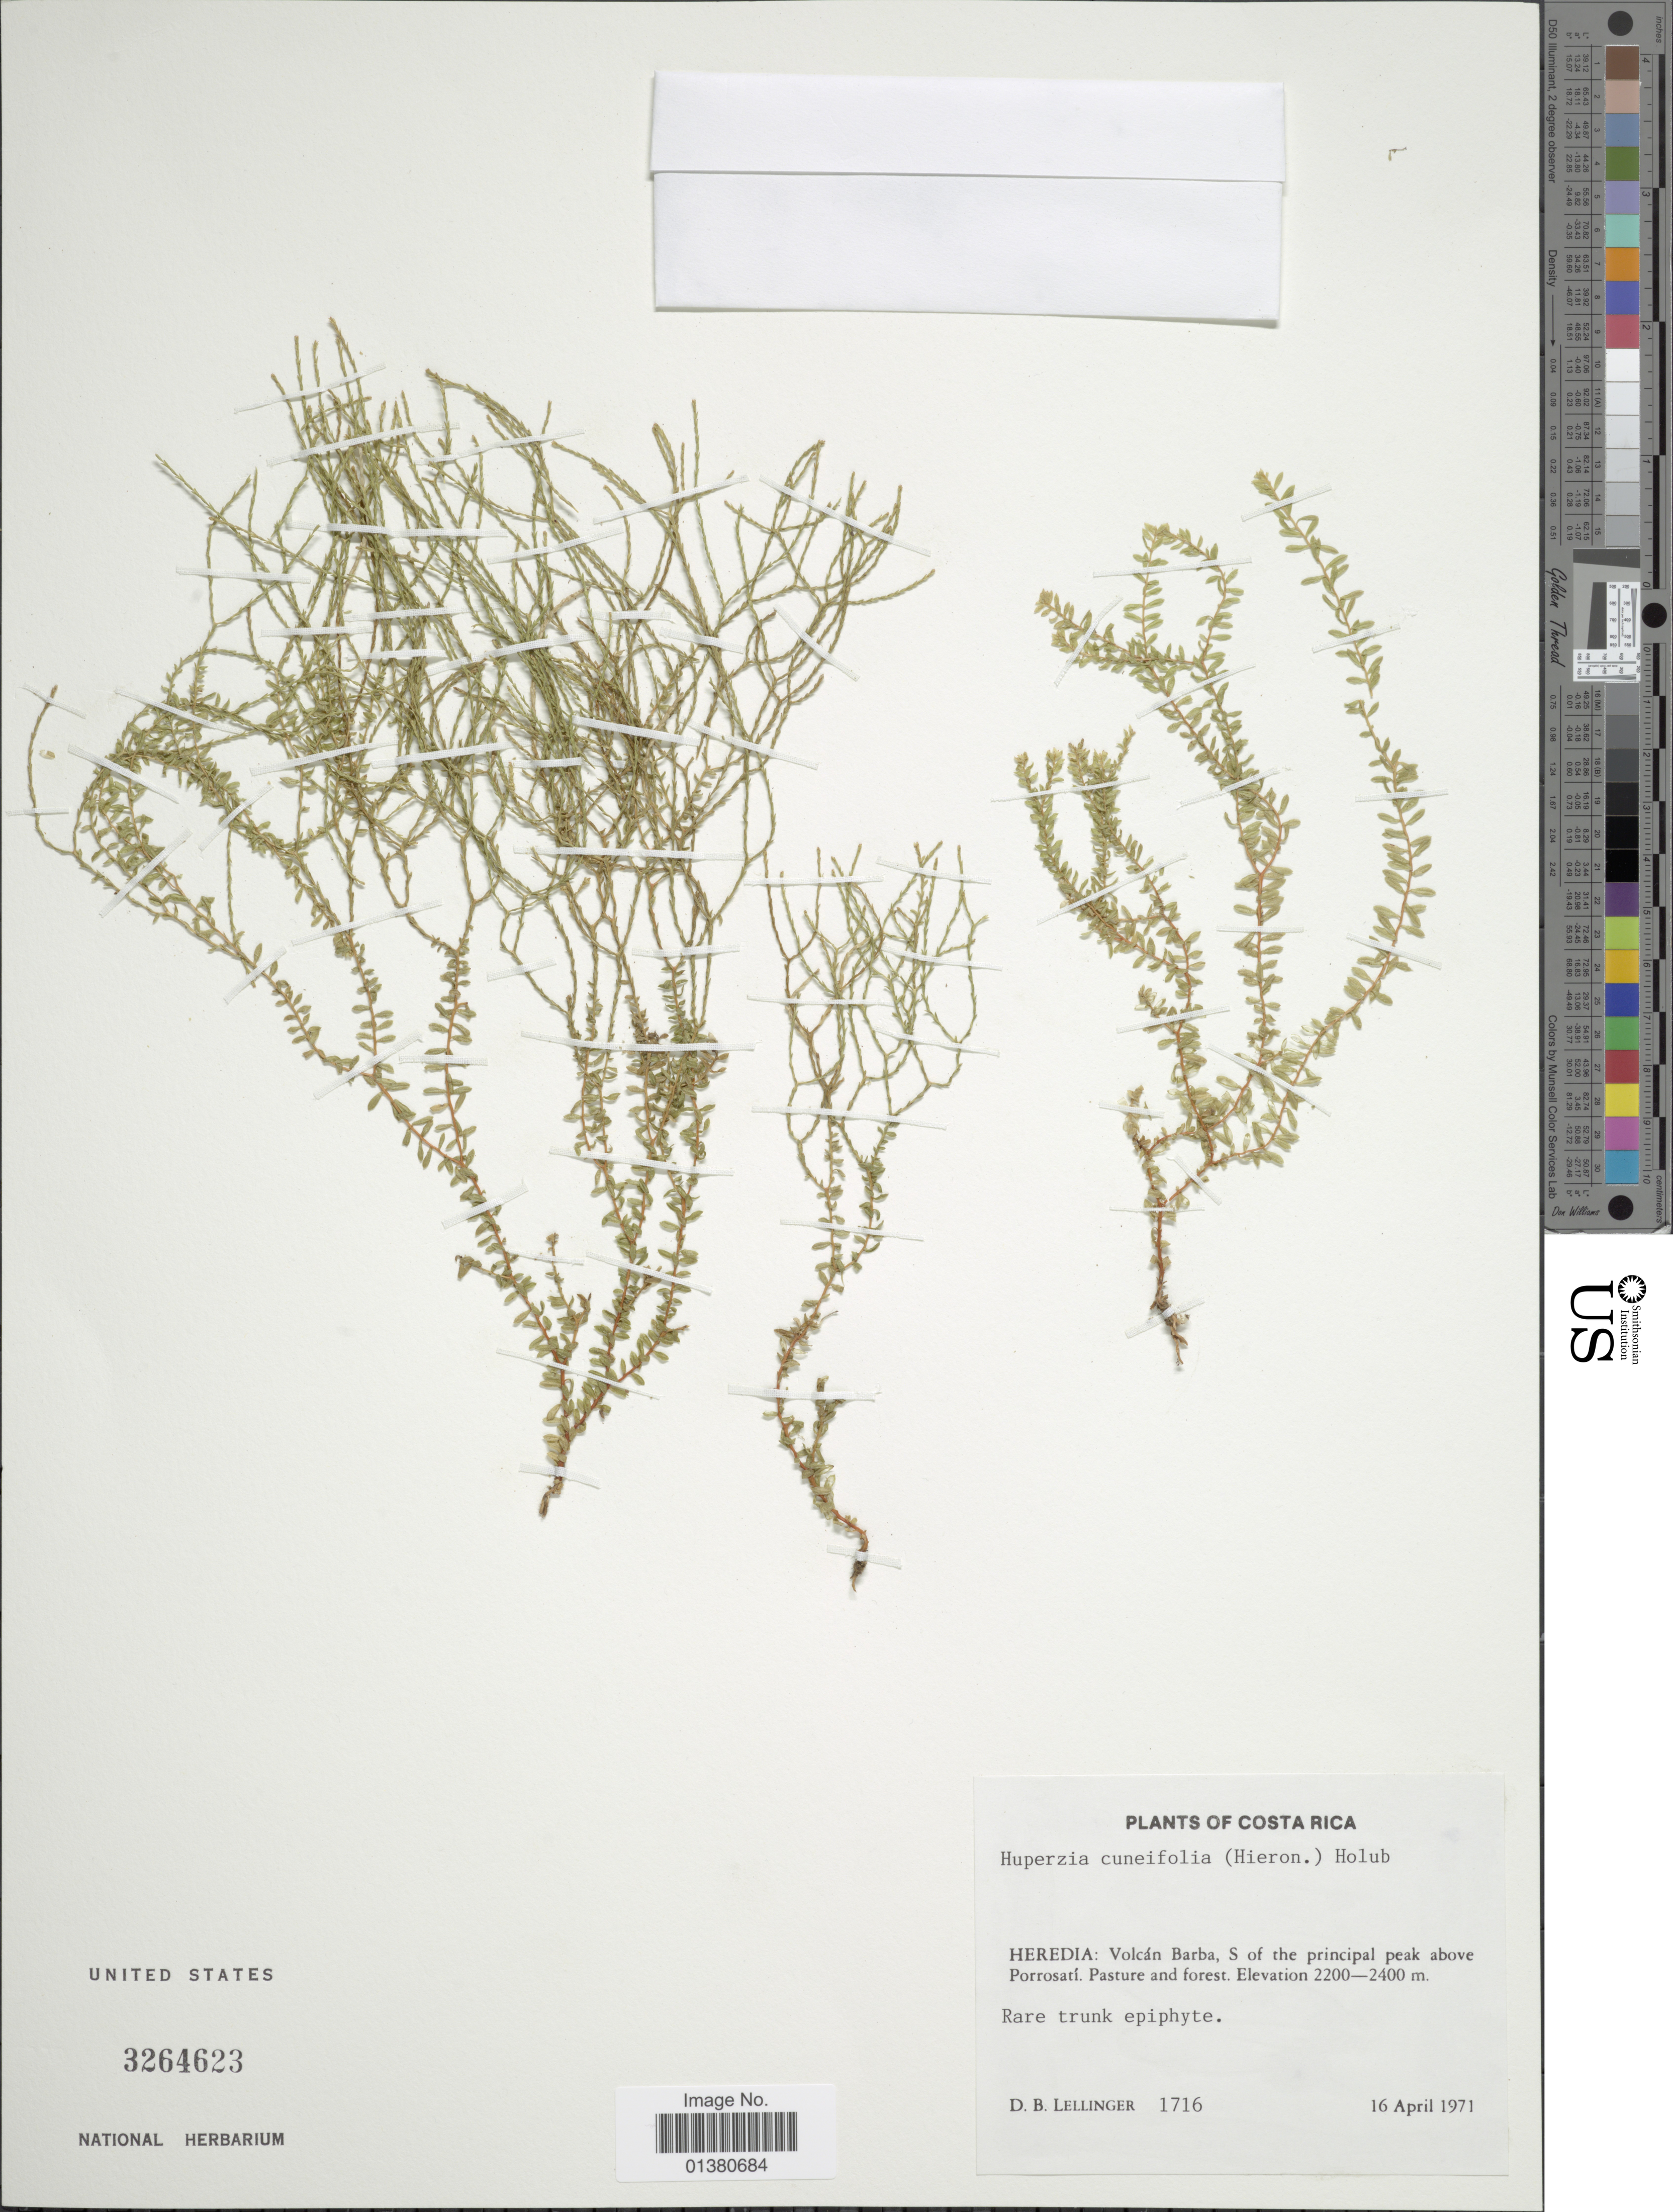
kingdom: Plantae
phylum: Tracheophyta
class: Lycopodiopsida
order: Lycopodiales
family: Lycopodiaceae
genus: Phlegmariurus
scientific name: Phlegmariurus cuneifolius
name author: (Hieron.) B. Øllg.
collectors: D. B. Lellinger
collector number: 1716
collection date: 1971-04-16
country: Costa Rica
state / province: Heredia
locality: Volcán Barba, S of the principal peak above Porrosati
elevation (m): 2200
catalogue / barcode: US 3264623